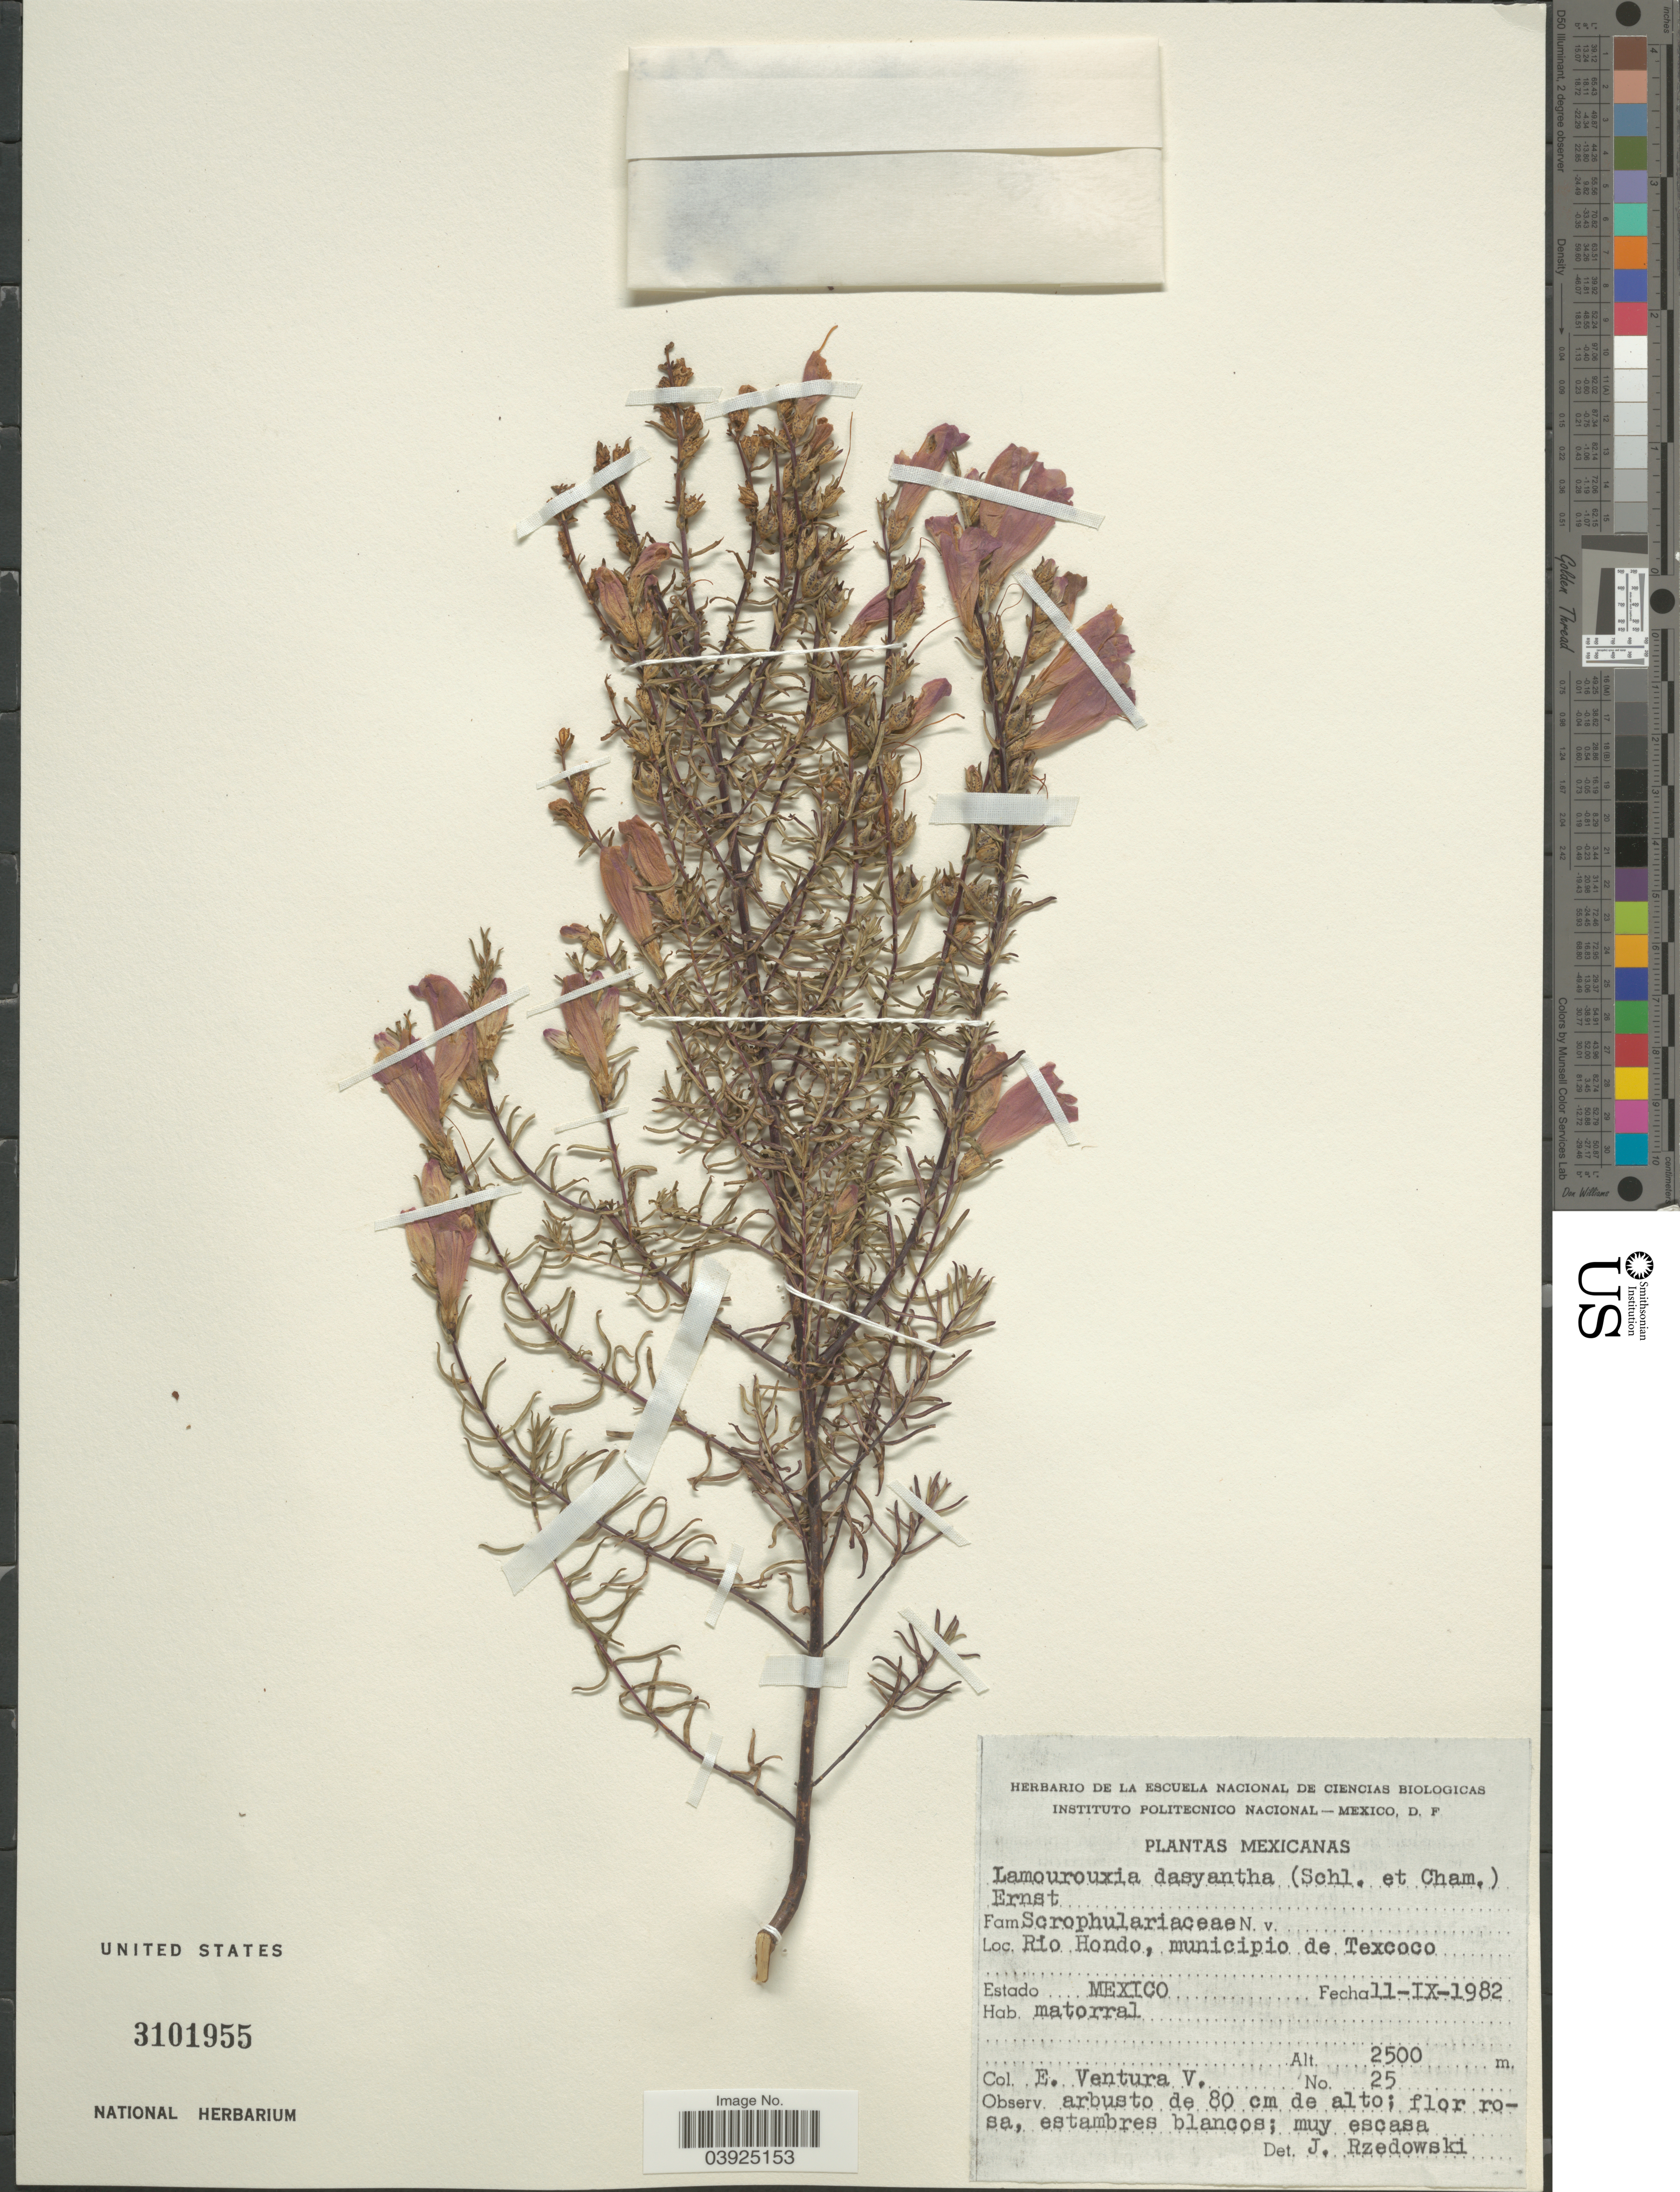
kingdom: Plantae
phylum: Tracheophyta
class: Magnoliopsida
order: Lamiales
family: Orobanchaceae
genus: Lamourouxia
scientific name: Lamourouxia dasyantha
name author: (Cham. & Schltdl.) W.R. Ernst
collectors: E. Ventura V.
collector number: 25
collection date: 1982-09-11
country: Mexico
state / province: México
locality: Rio Hondo, municipio de Texcoco.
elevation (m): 2500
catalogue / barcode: US 3101955